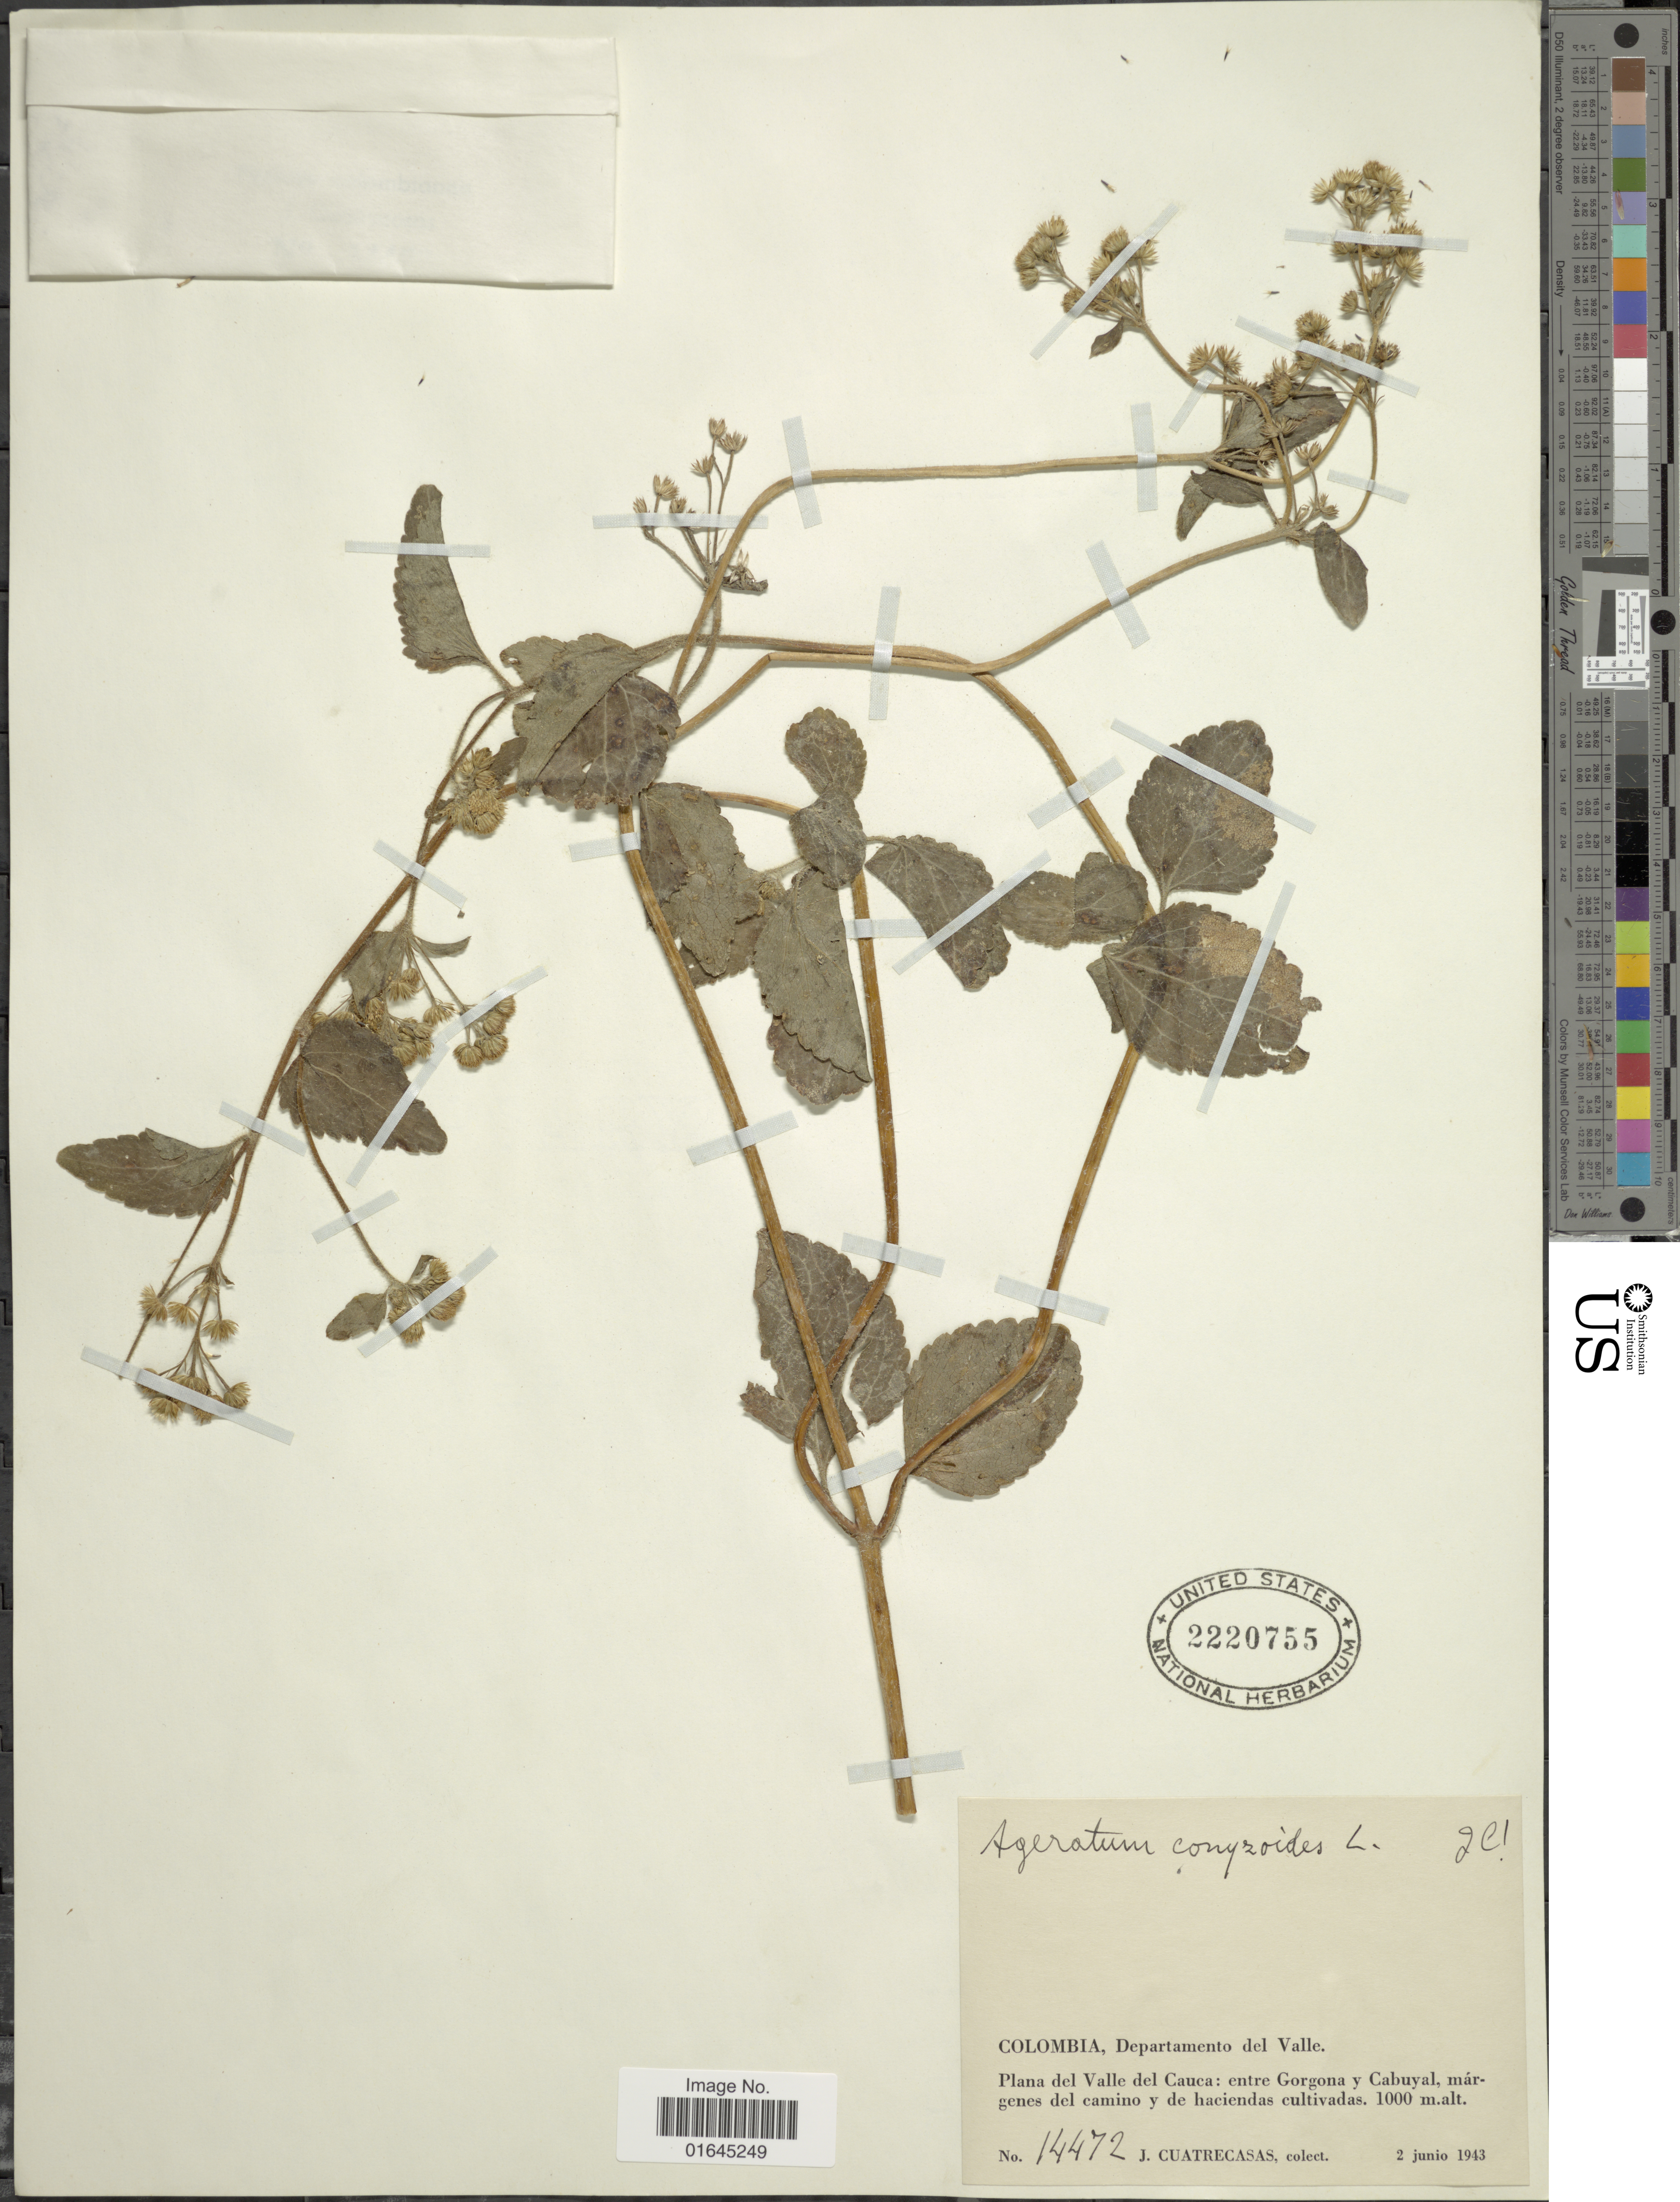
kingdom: Plantae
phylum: Tracheophyta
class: Magnoliopsida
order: Asterales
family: Asteraceae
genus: Ageratum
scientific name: Ageratum conyzoides subsp. conyzoides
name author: L.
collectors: J. Cuatrecasas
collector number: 14472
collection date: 1943-06-02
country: Colombia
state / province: Valle del Cauca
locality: Departamento del Valle, plana del Valle del Cauca entre Gorgona y Cabuyal, márgenes del camino y de haciendas cultivadas.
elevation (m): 1000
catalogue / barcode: US 2220755